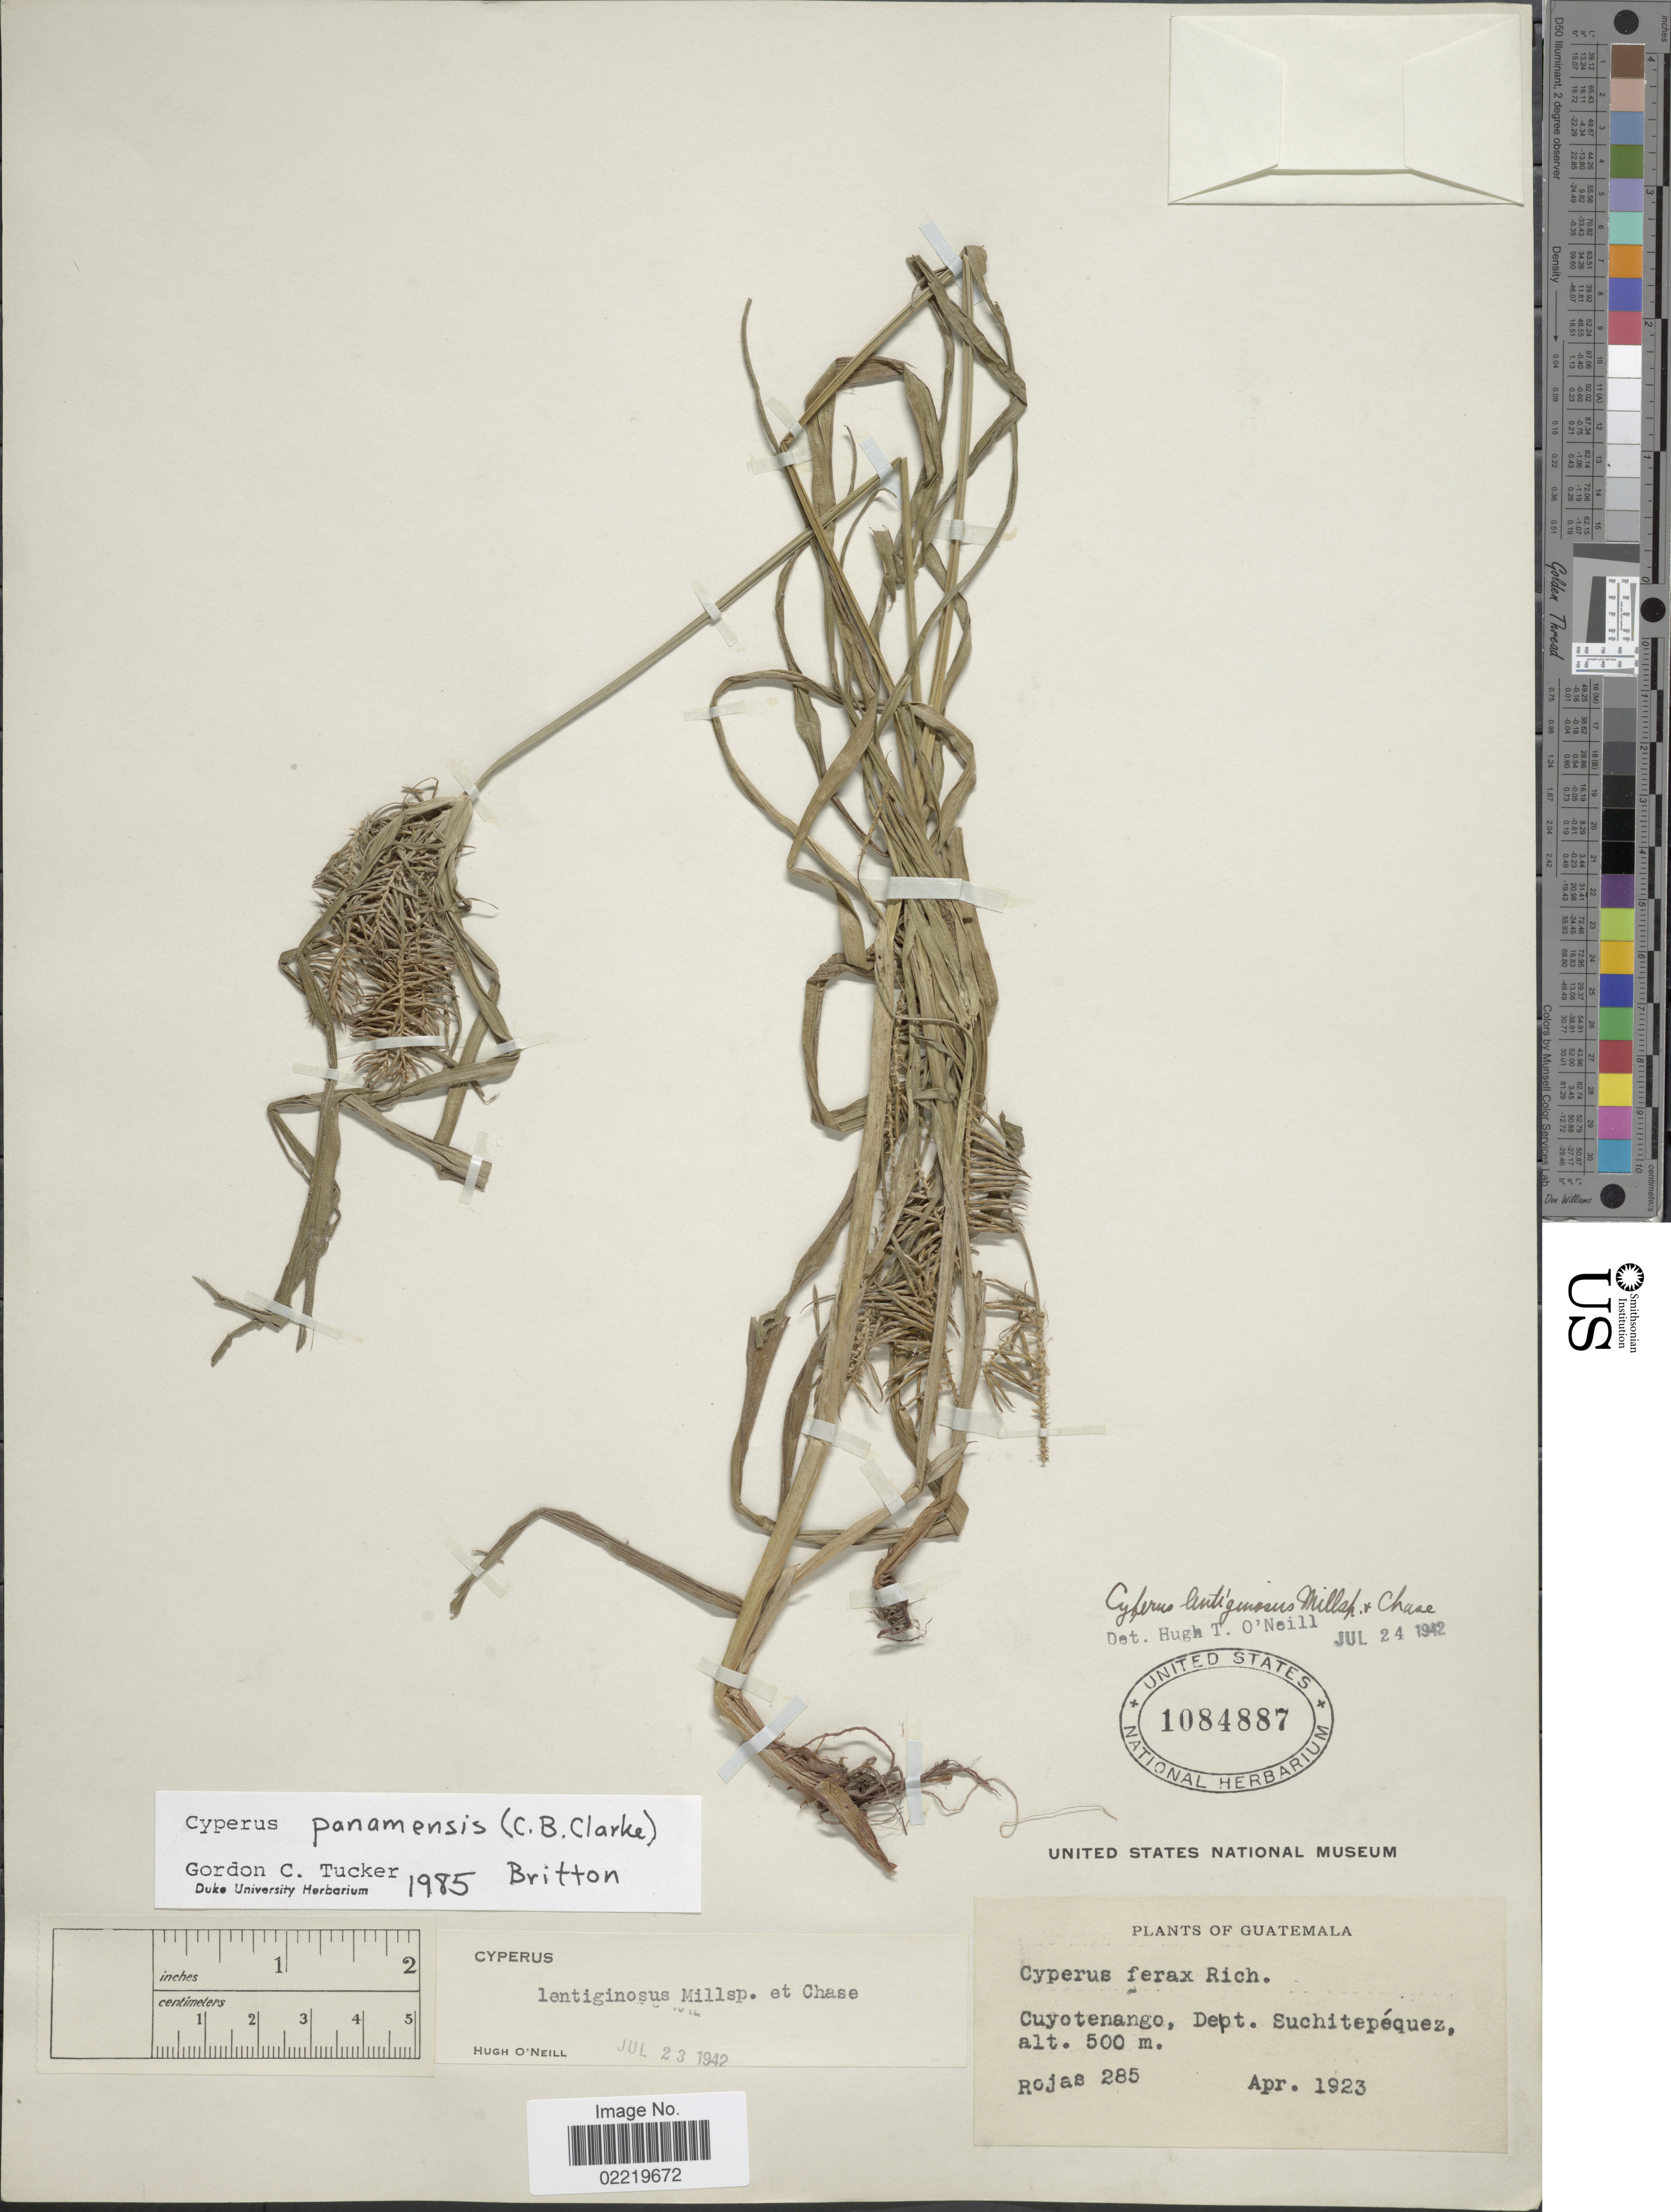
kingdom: Plantae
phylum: Tracheophyta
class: Liliopsida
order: Poales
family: Cyperaceae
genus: Cyperus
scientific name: Cyperus panamensis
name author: (C.B. Clarke) Britton ex Standl.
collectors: Rojas, --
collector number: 285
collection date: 1923-04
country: Guatemala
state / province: Suchitepéquez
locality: Cuyutenango, Dept Suchitepéquez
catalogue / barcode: US 1084887